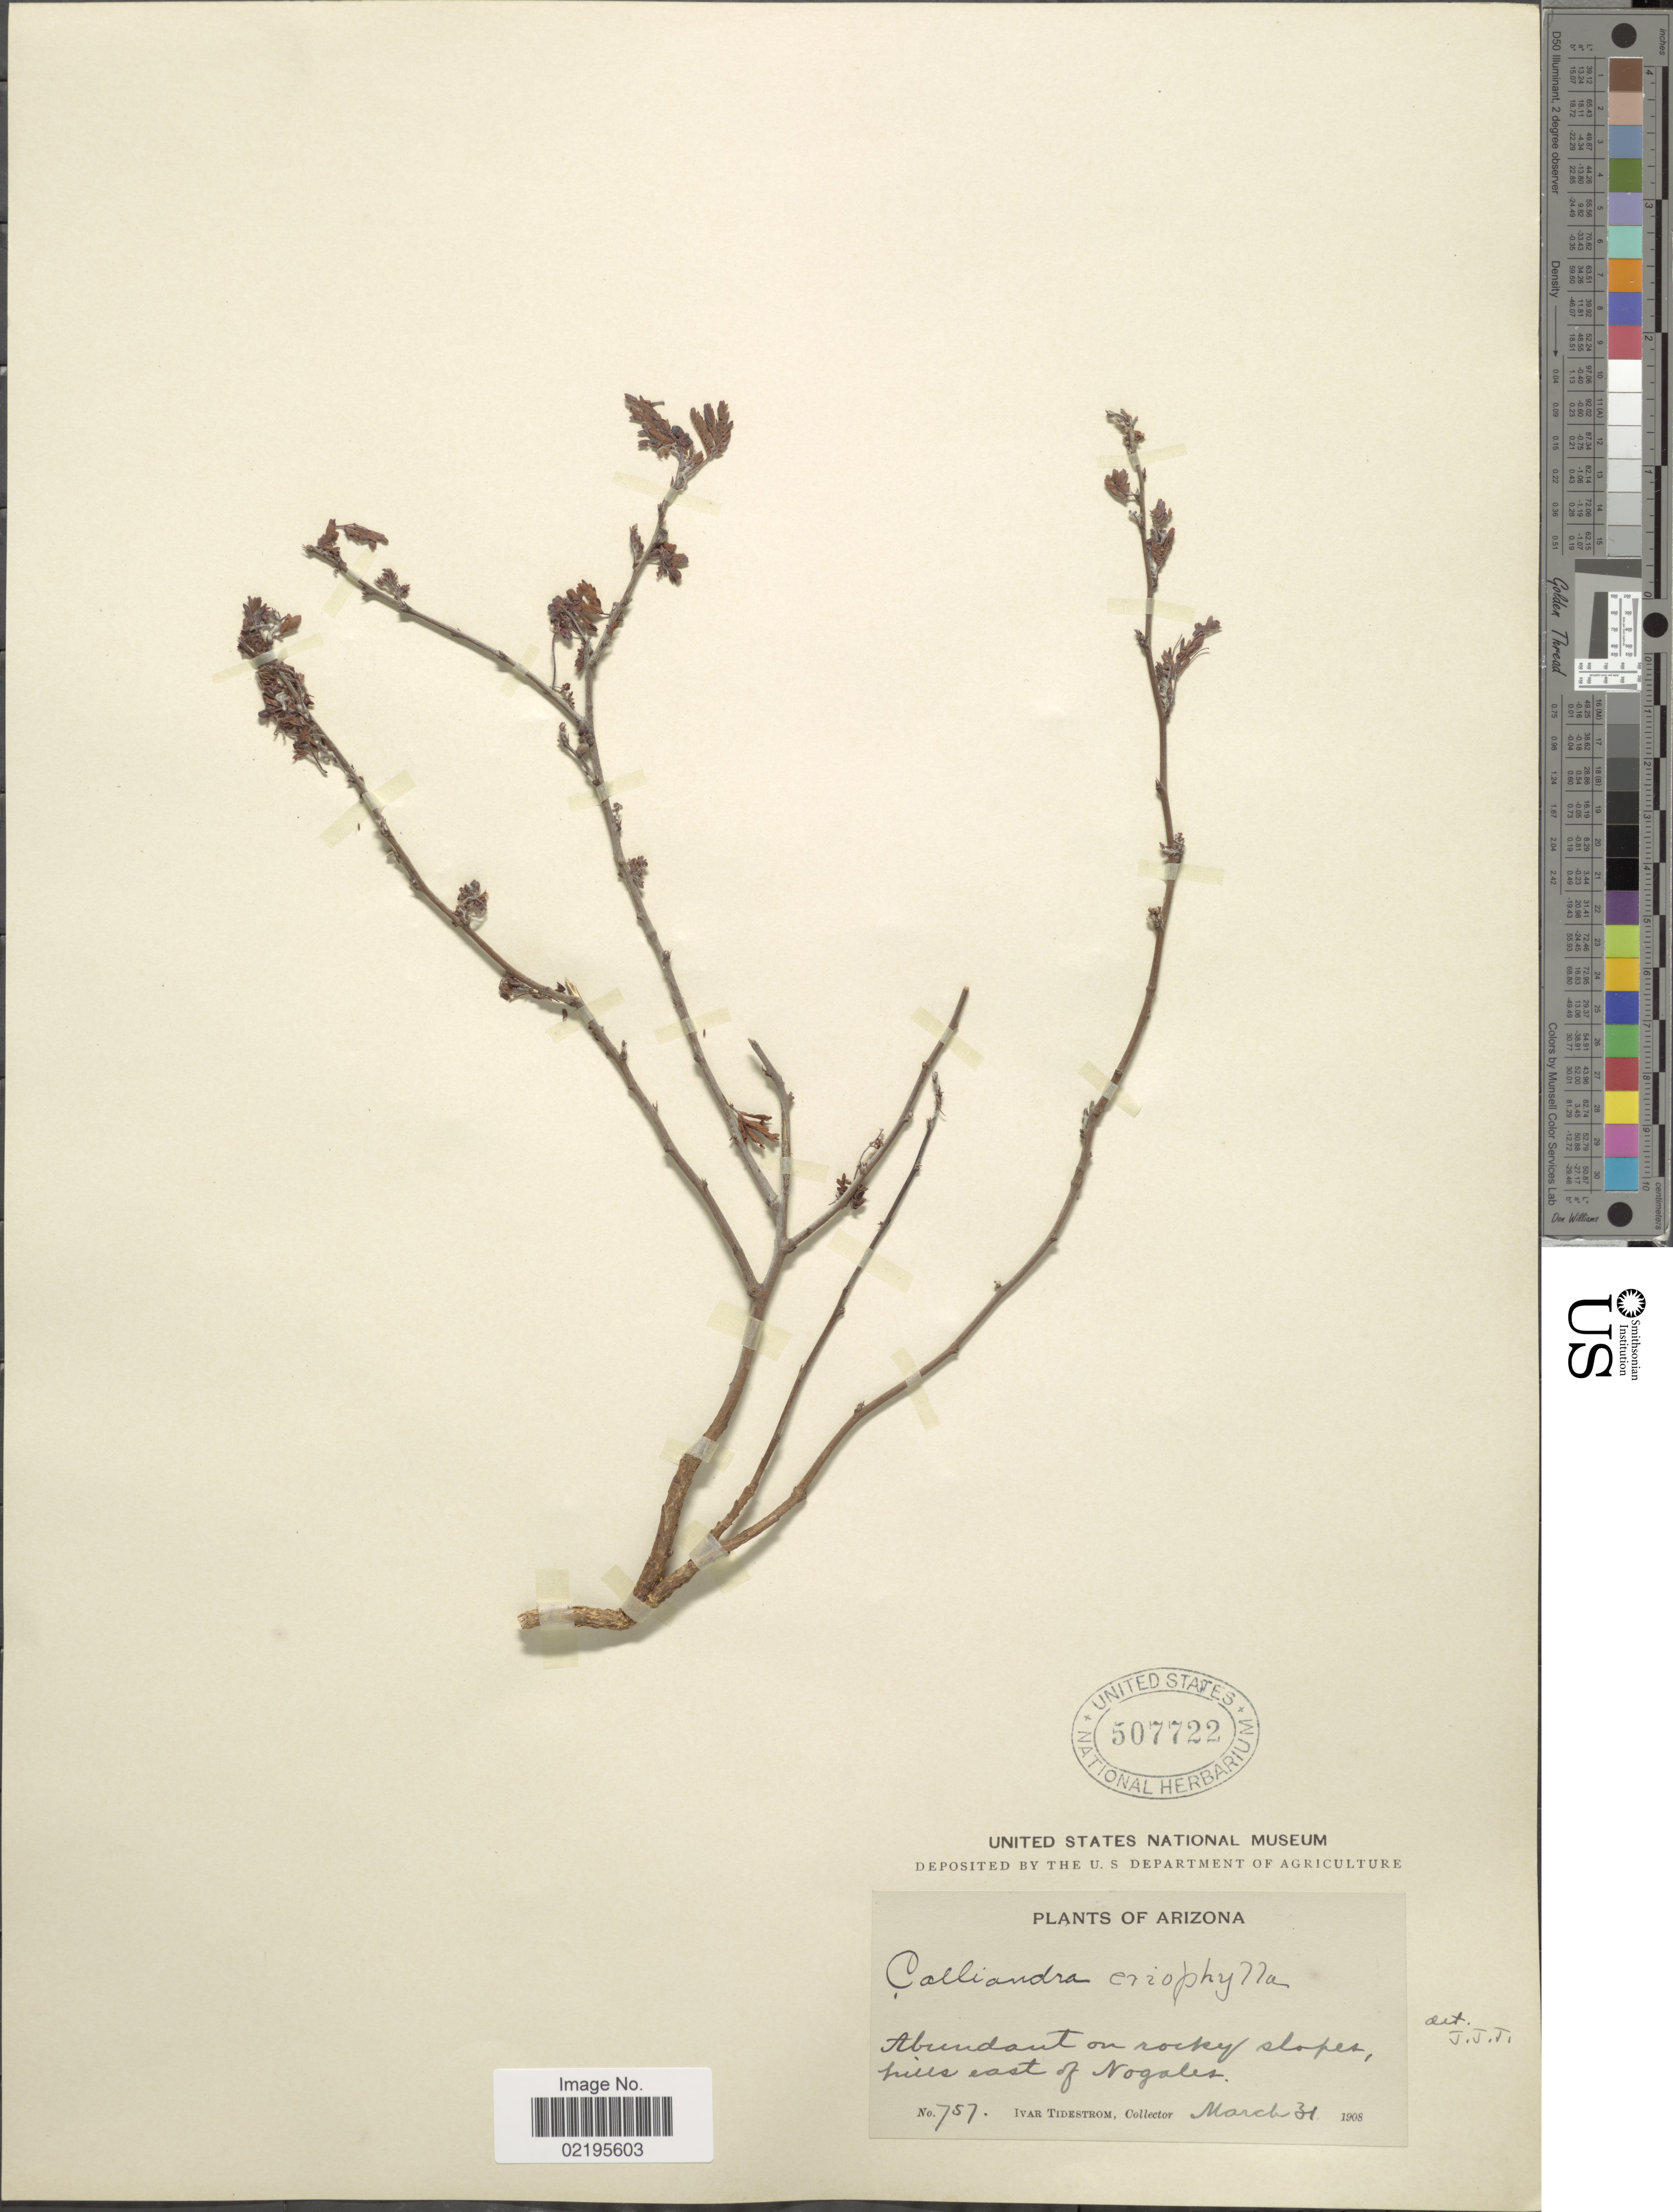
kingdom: Plantae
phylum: Tracheophyta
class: Magnoliopsida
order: Fabales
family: Fabaceae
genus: Calliandra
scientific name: Calliandra eriophylla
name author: Benth.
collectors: I. F. Tidestrom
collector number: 757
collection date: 1908-03-31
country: United States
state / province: Arizona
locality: Hills east of Nogales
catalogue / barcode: US 507722